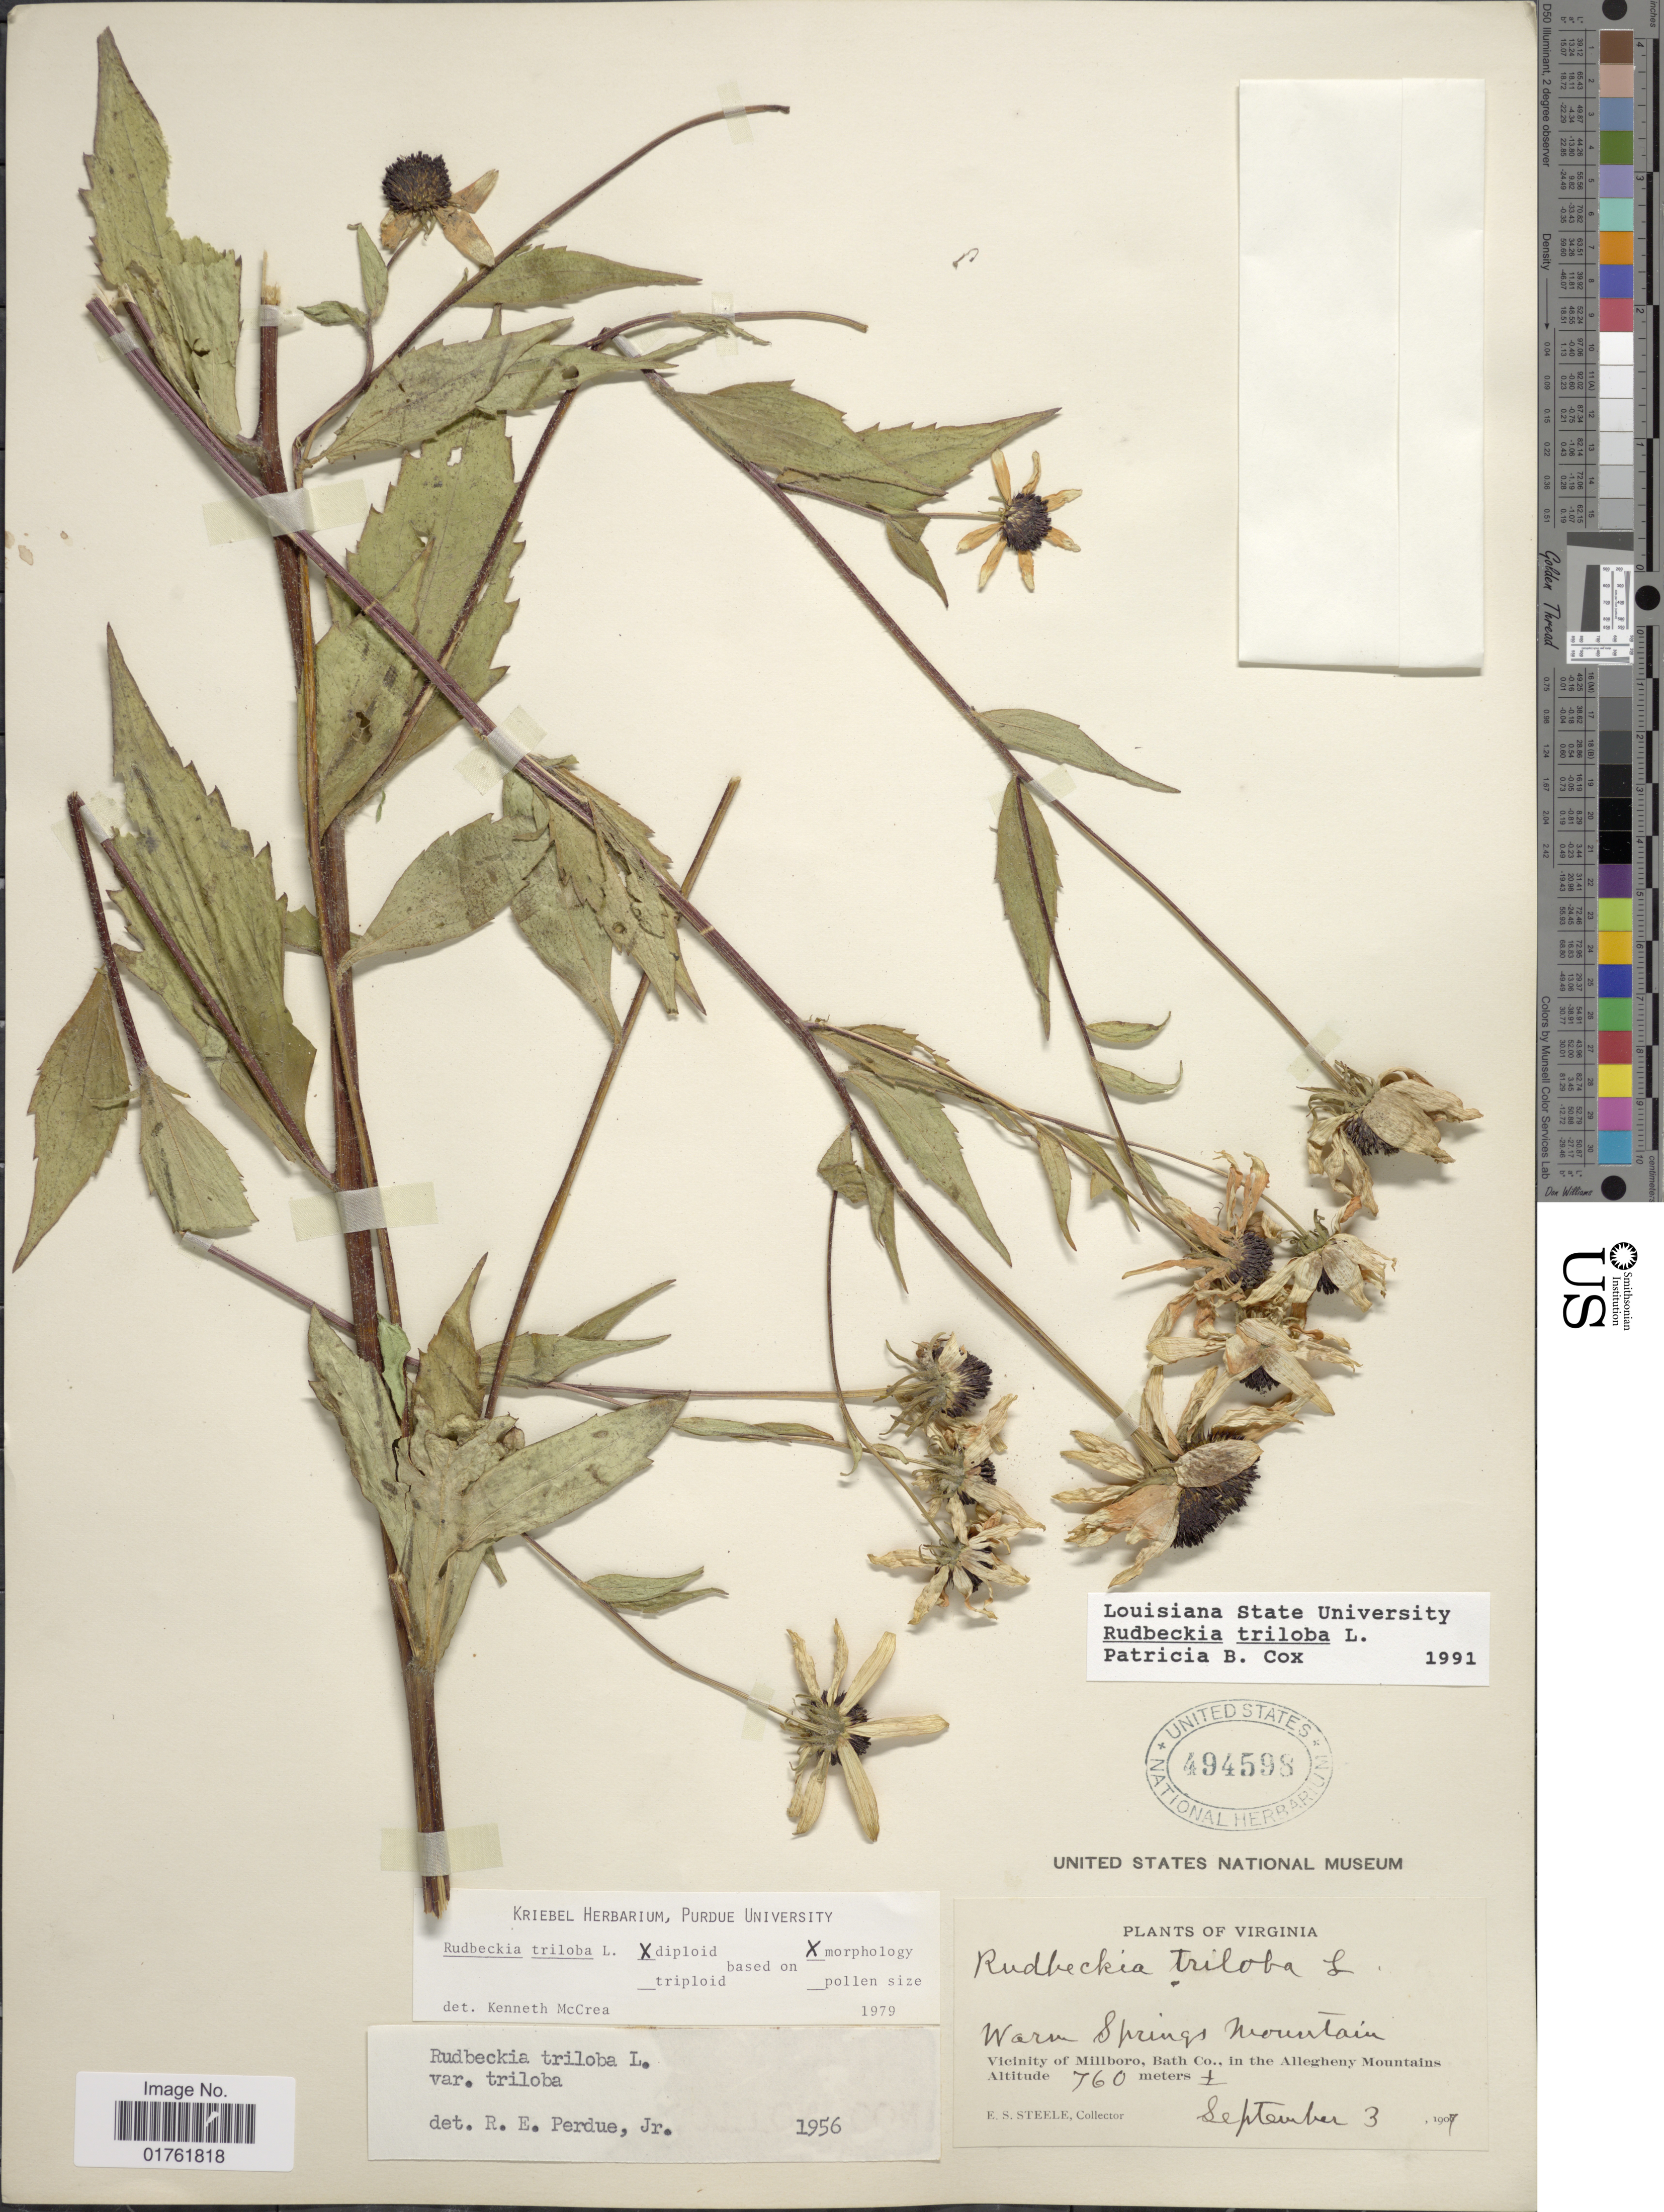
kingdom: Plantae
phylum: Tracheophyta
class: Magnoliopsida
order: Asterales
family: Asteraceae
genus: Rudbeckia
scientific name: Rudbeckia triloba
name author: L.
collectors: E. Steele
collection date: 1907-09-03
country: United States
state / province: Virginia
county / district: Bath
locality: Warm Springs Mountain, Vicinity of Millboro, Bath Co., in the Allegheny Mountains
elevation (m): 760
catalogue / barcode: US 494598